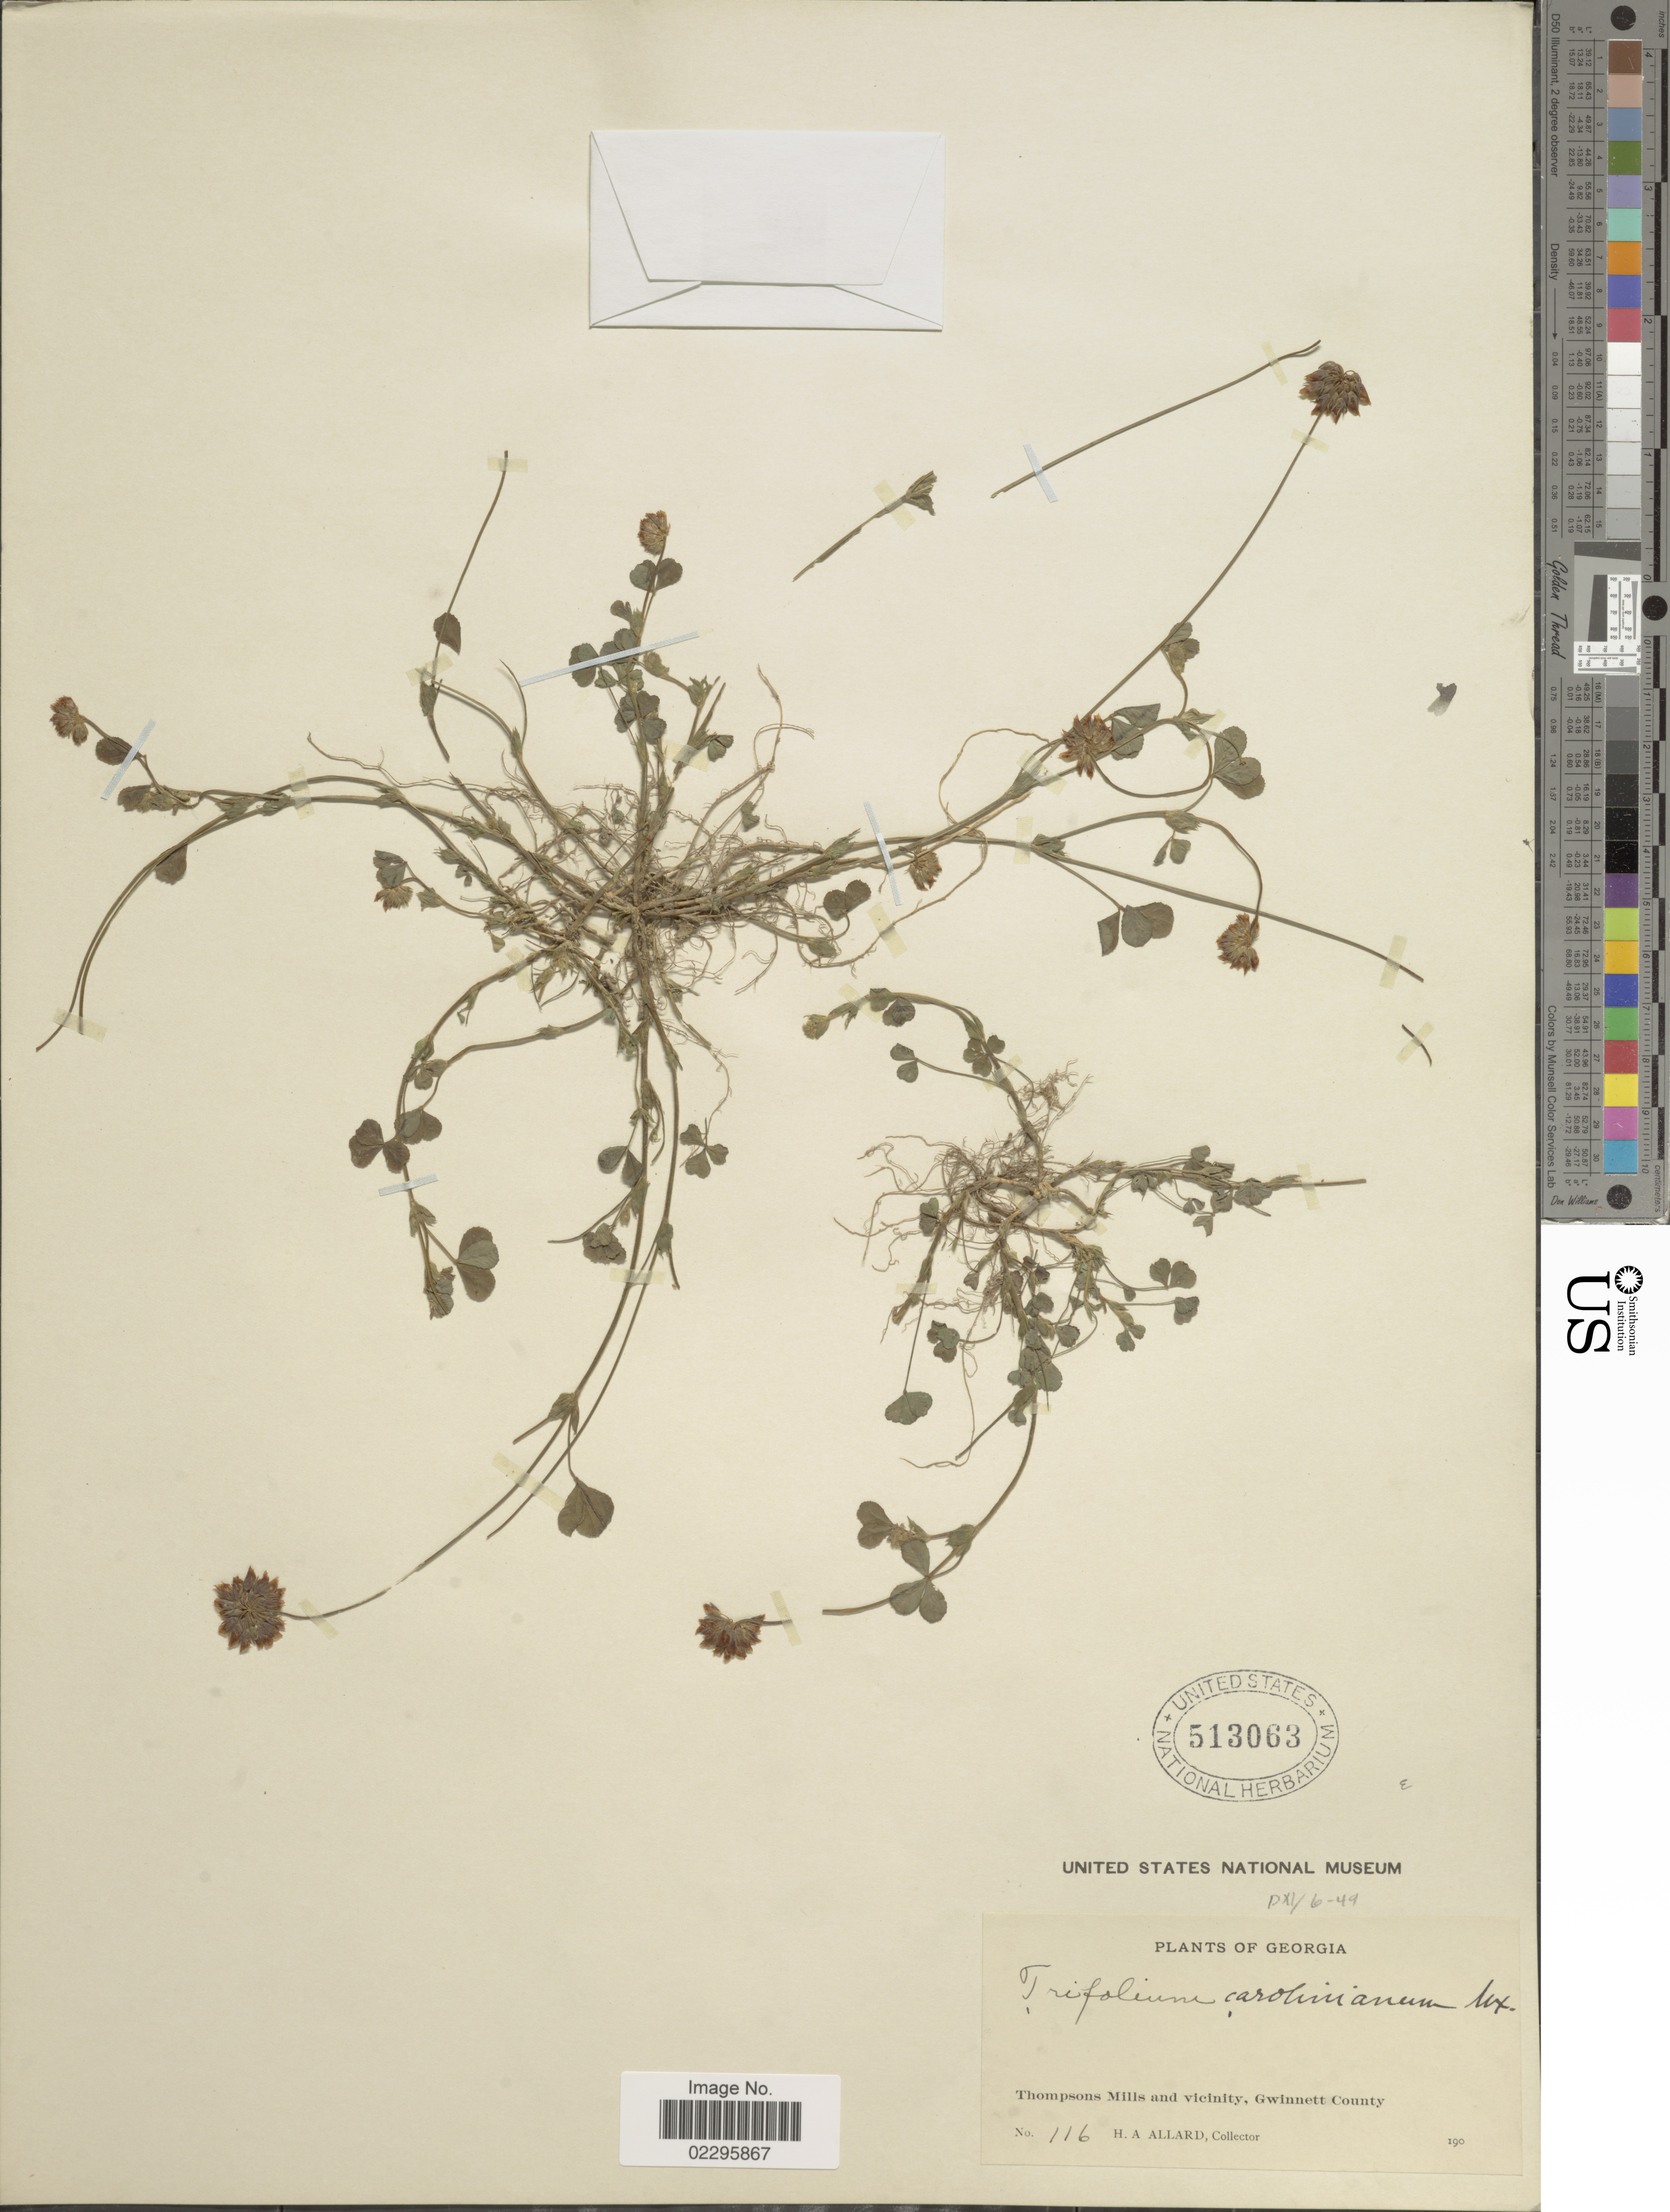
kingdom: Plantae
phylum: Tracheophyta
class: Magnoliopsida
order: Fabales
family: Fabaceae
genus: Trifolium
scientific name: Trifolium carolinianum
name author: Michx.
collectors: H. A. Allard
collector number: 116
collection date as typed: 190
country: United States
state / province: Georgia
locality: Thompson Mills and vicinity, Gwinnett County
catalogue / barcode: US 513063